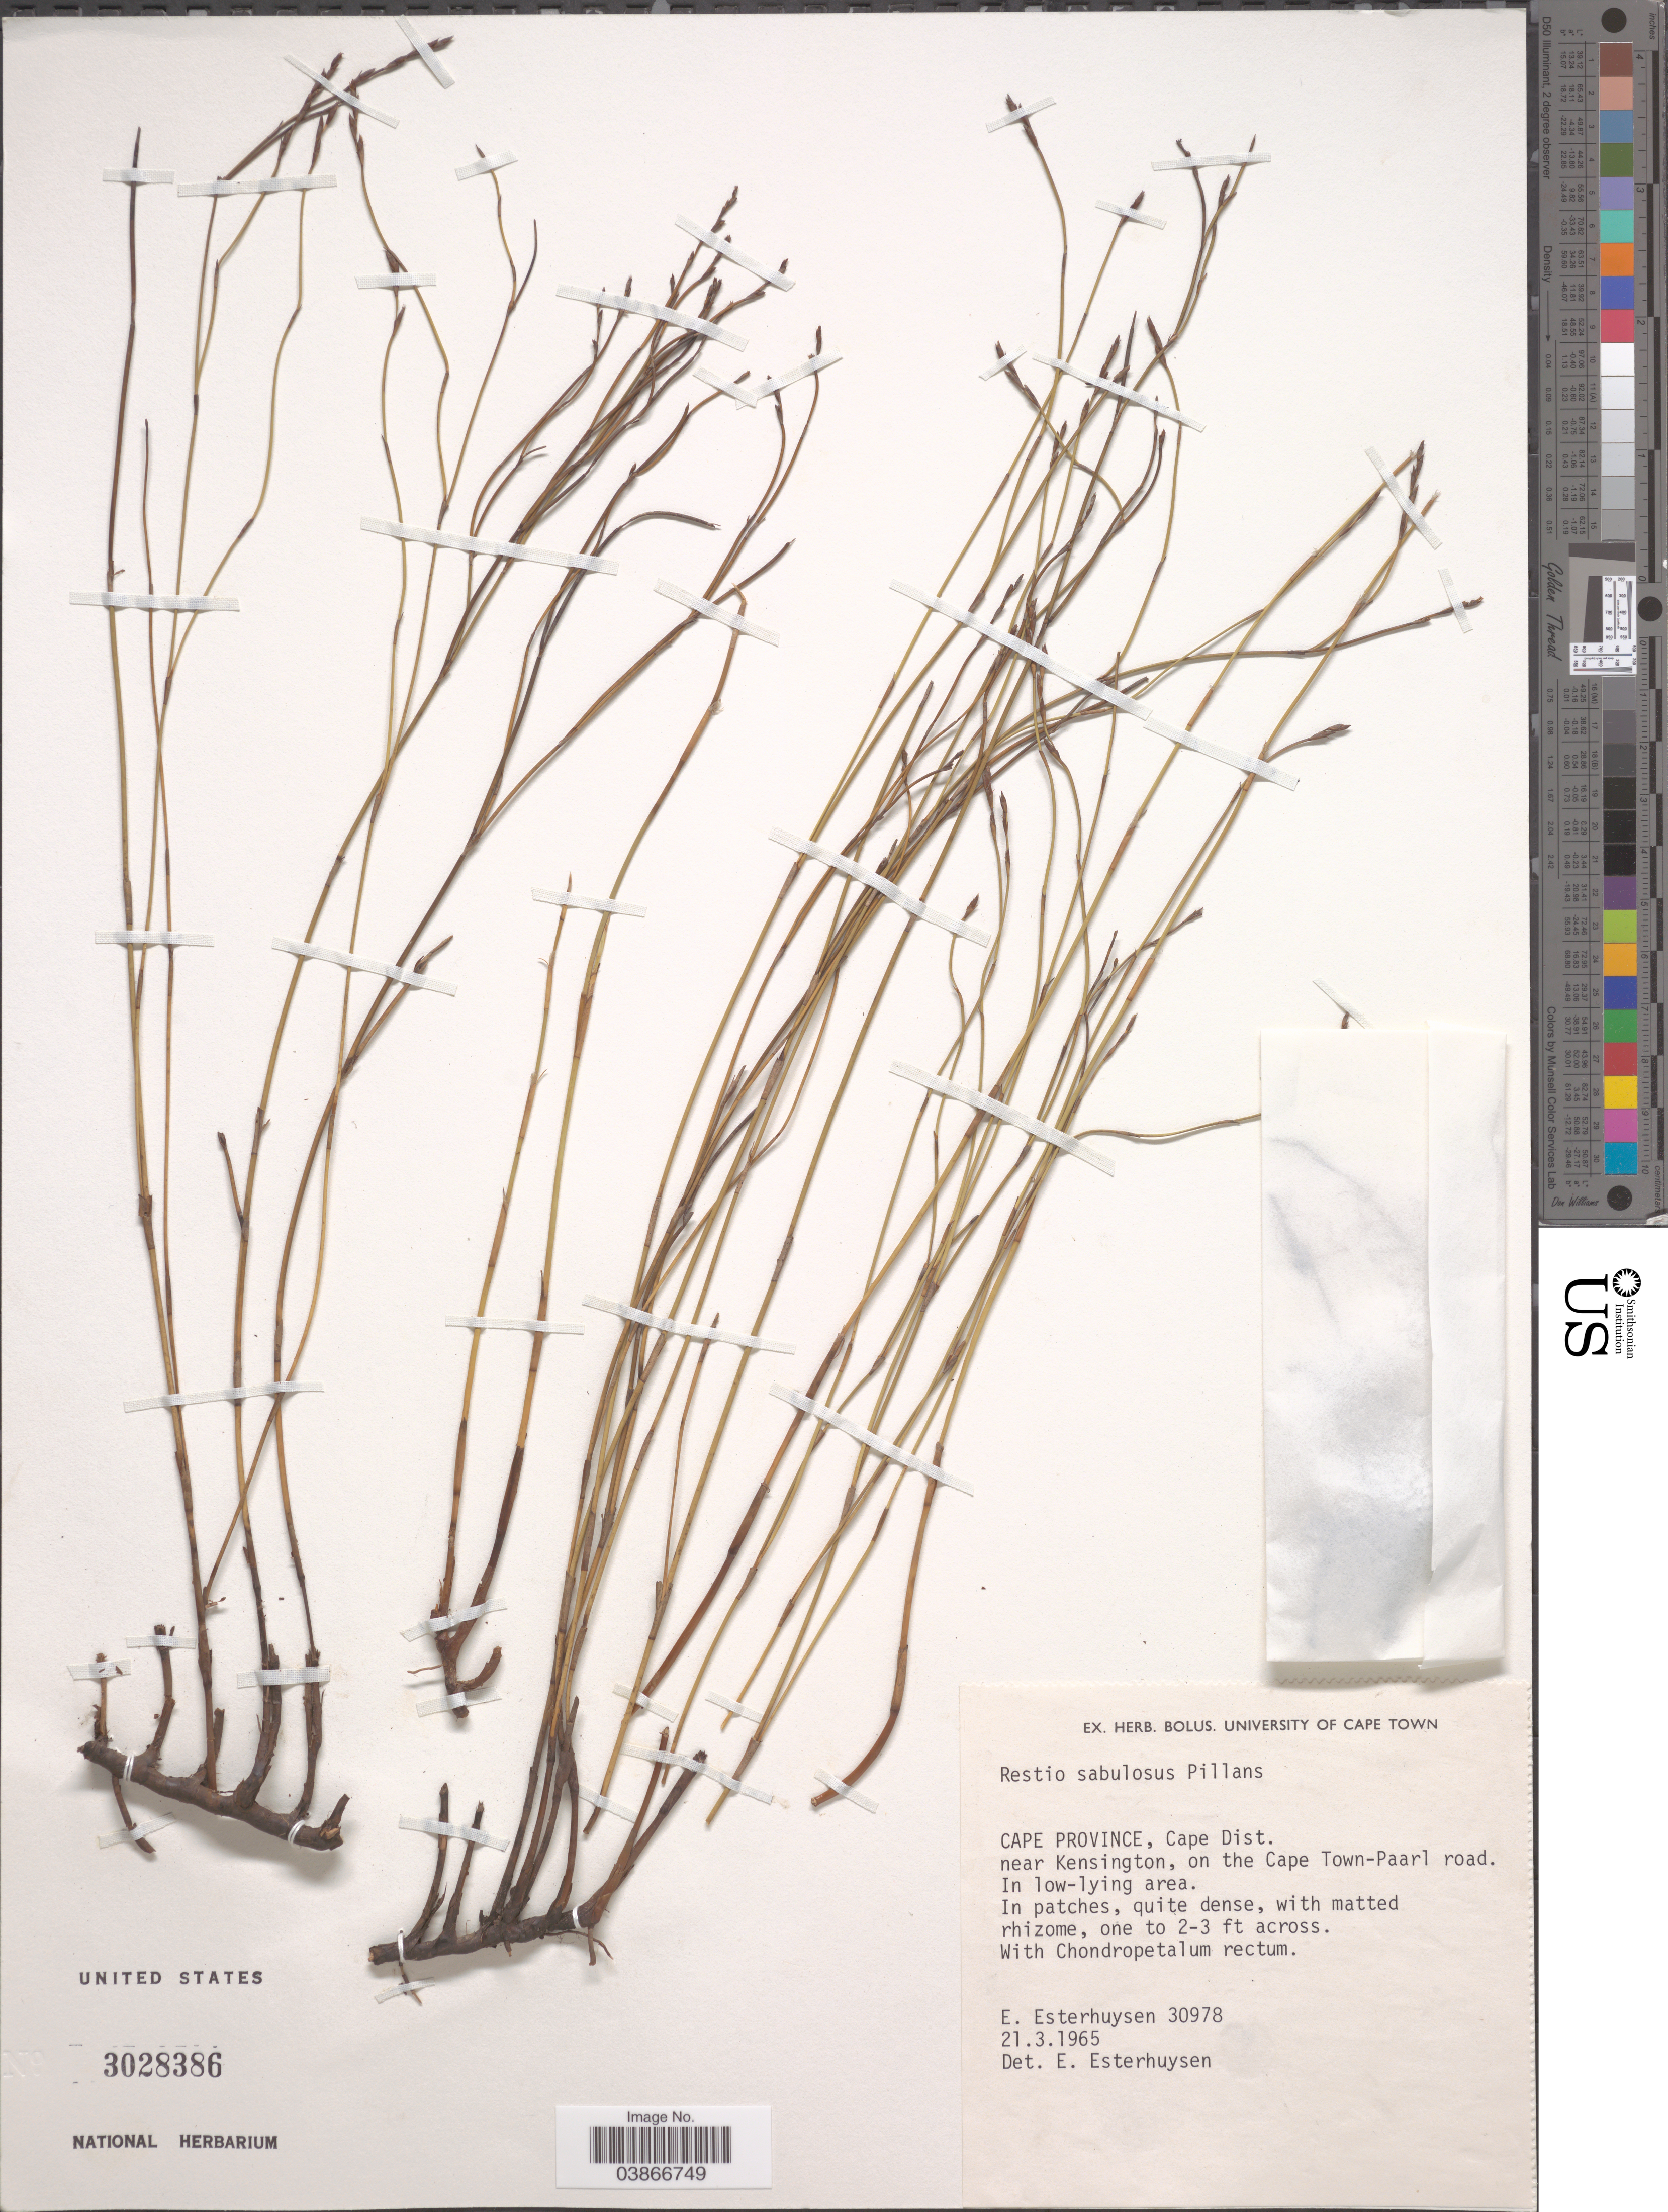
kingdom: Plantae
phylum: Tracheophyta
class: Liliopsida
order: Poales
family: Restionaceae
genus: Restio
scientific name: Restio sabulosus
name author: Pillans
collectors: E. E. Esterhuysen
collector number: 30978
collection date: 1965-03-21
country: South Africa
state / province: Western Cape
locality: Cape Dist. near Kensington, on the Cape Town-Paarl road.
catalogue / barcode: US 3028386